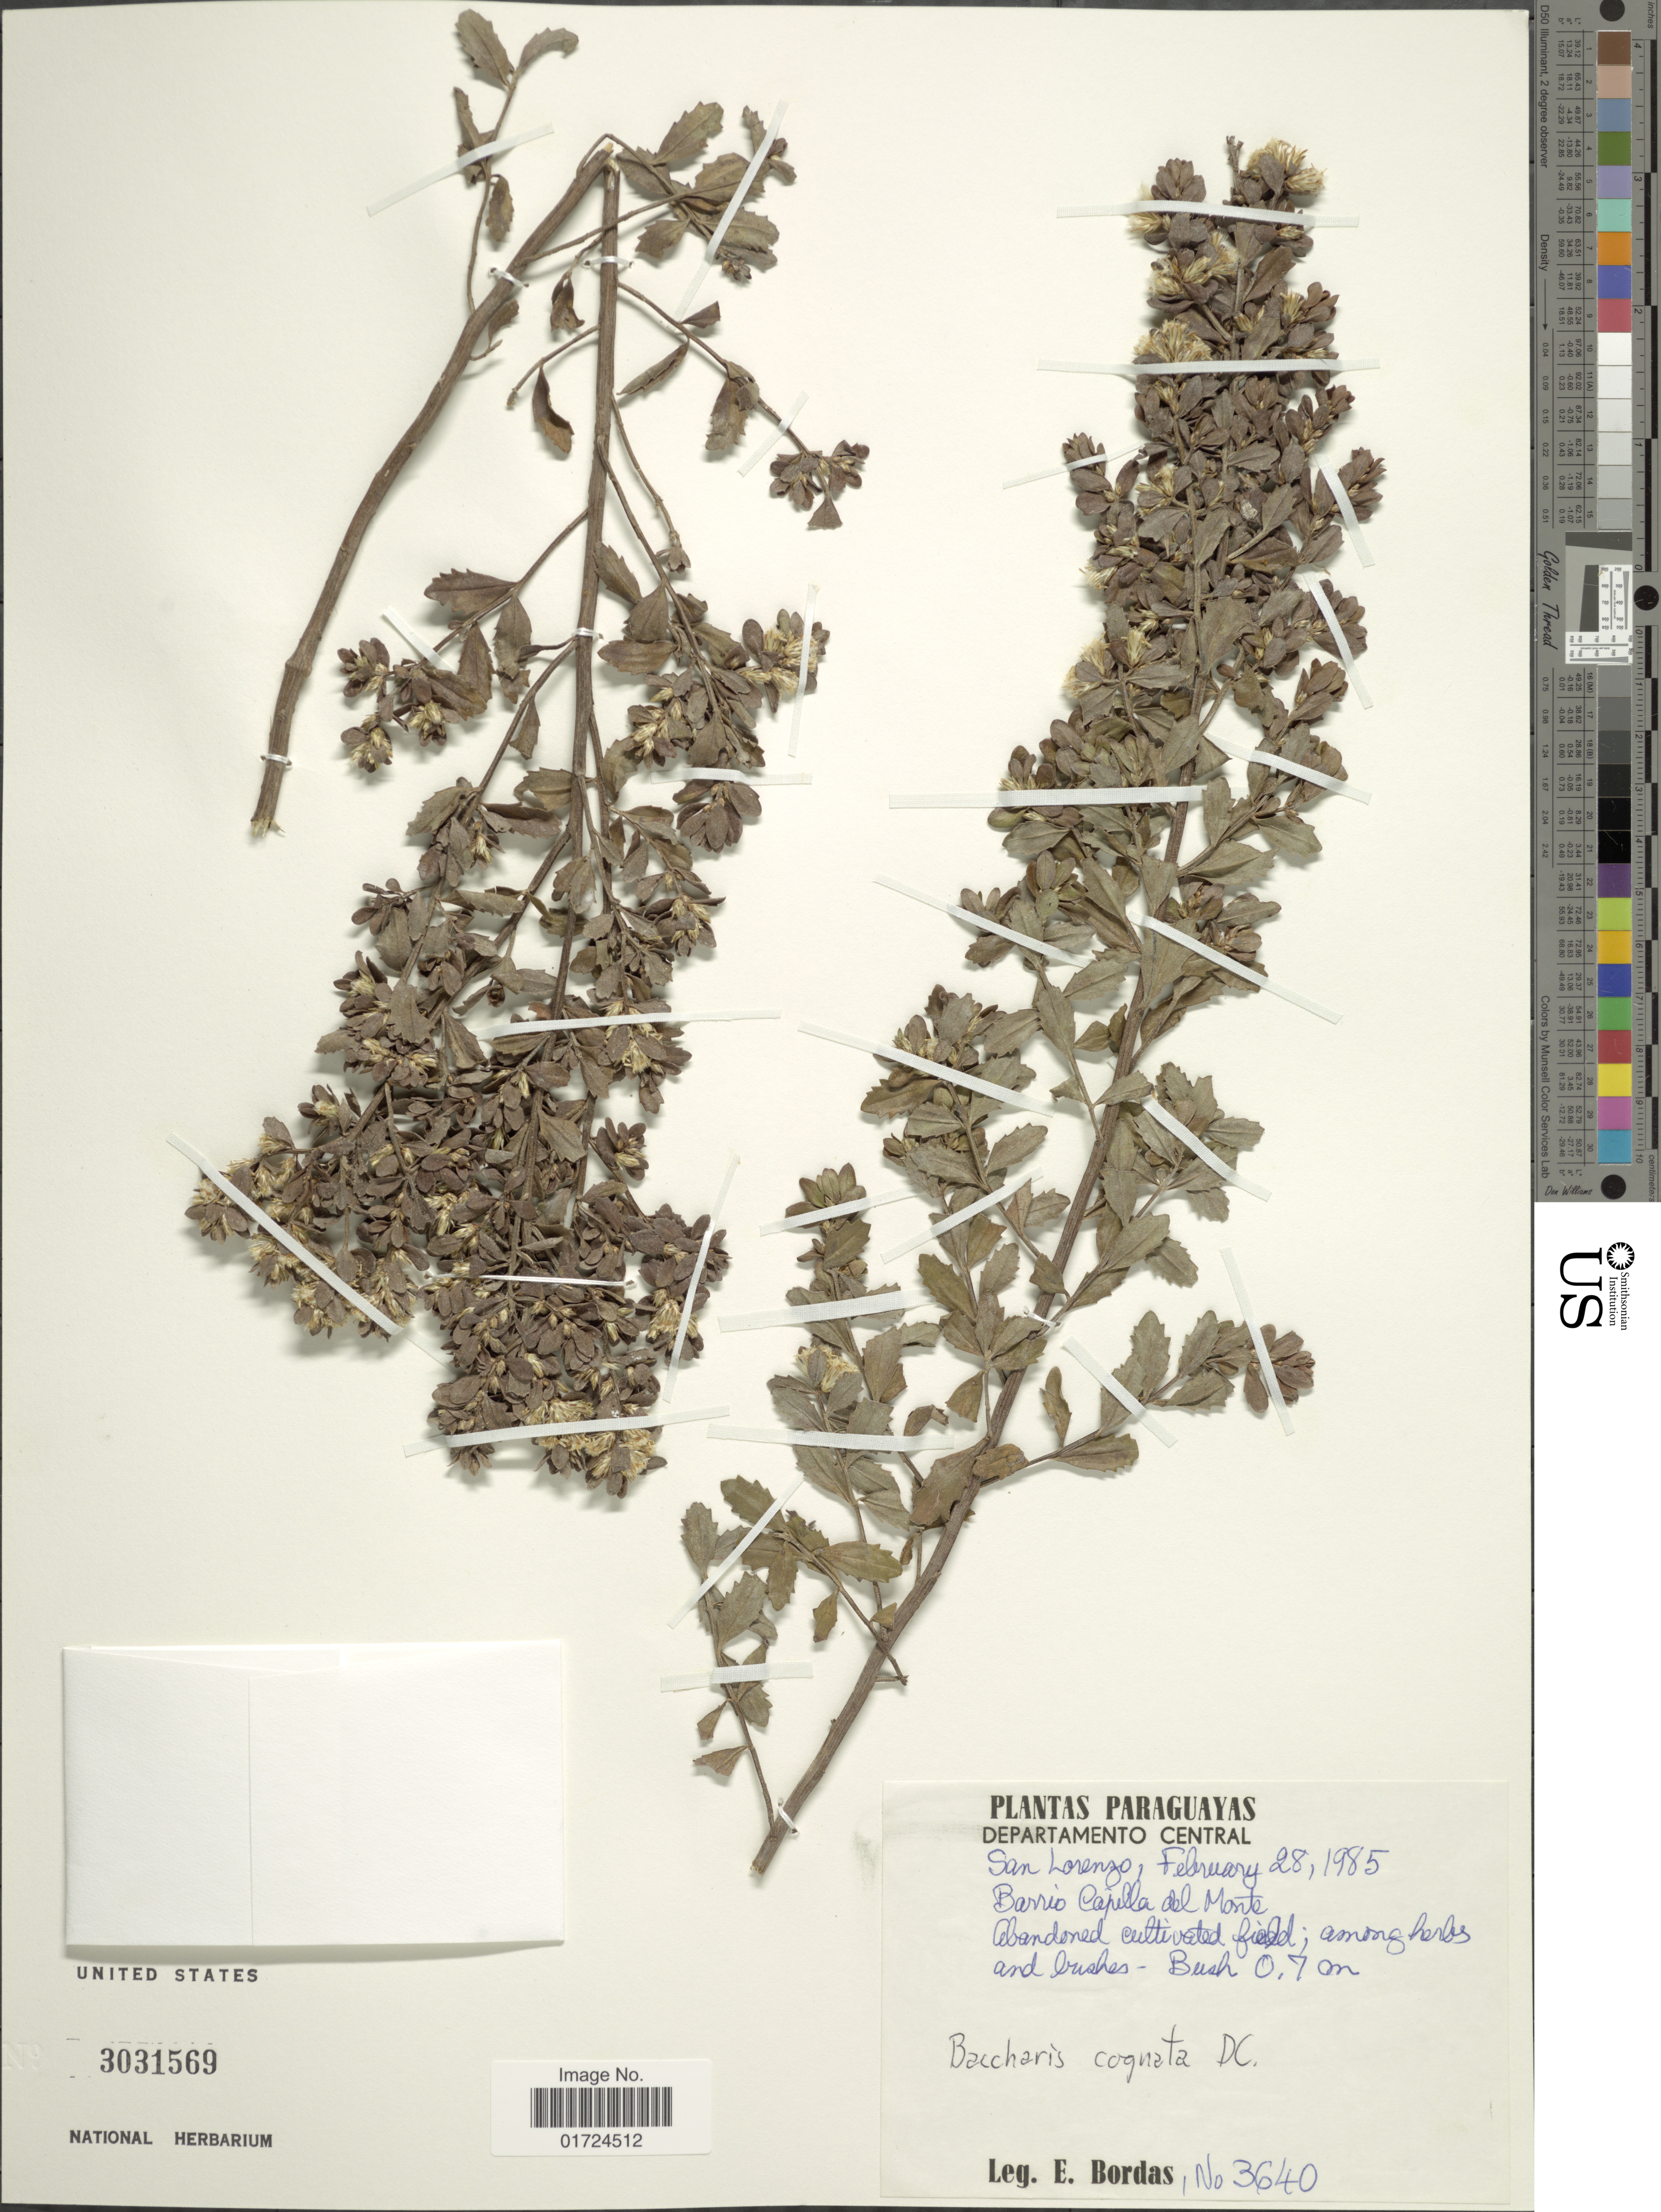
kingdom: Plantae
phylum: Tracheophyta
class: Magnoliopsida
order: Asterales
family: Asteraceae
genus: Baccharis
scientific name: Baccharis cognata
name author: DC.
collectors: E. Bordas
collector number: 3640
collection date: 1985-02-28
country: Paraguay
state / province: Central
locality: Departamento Central. San Lorenzo. Barrio Capella del Monte.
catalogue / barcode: US 3031569